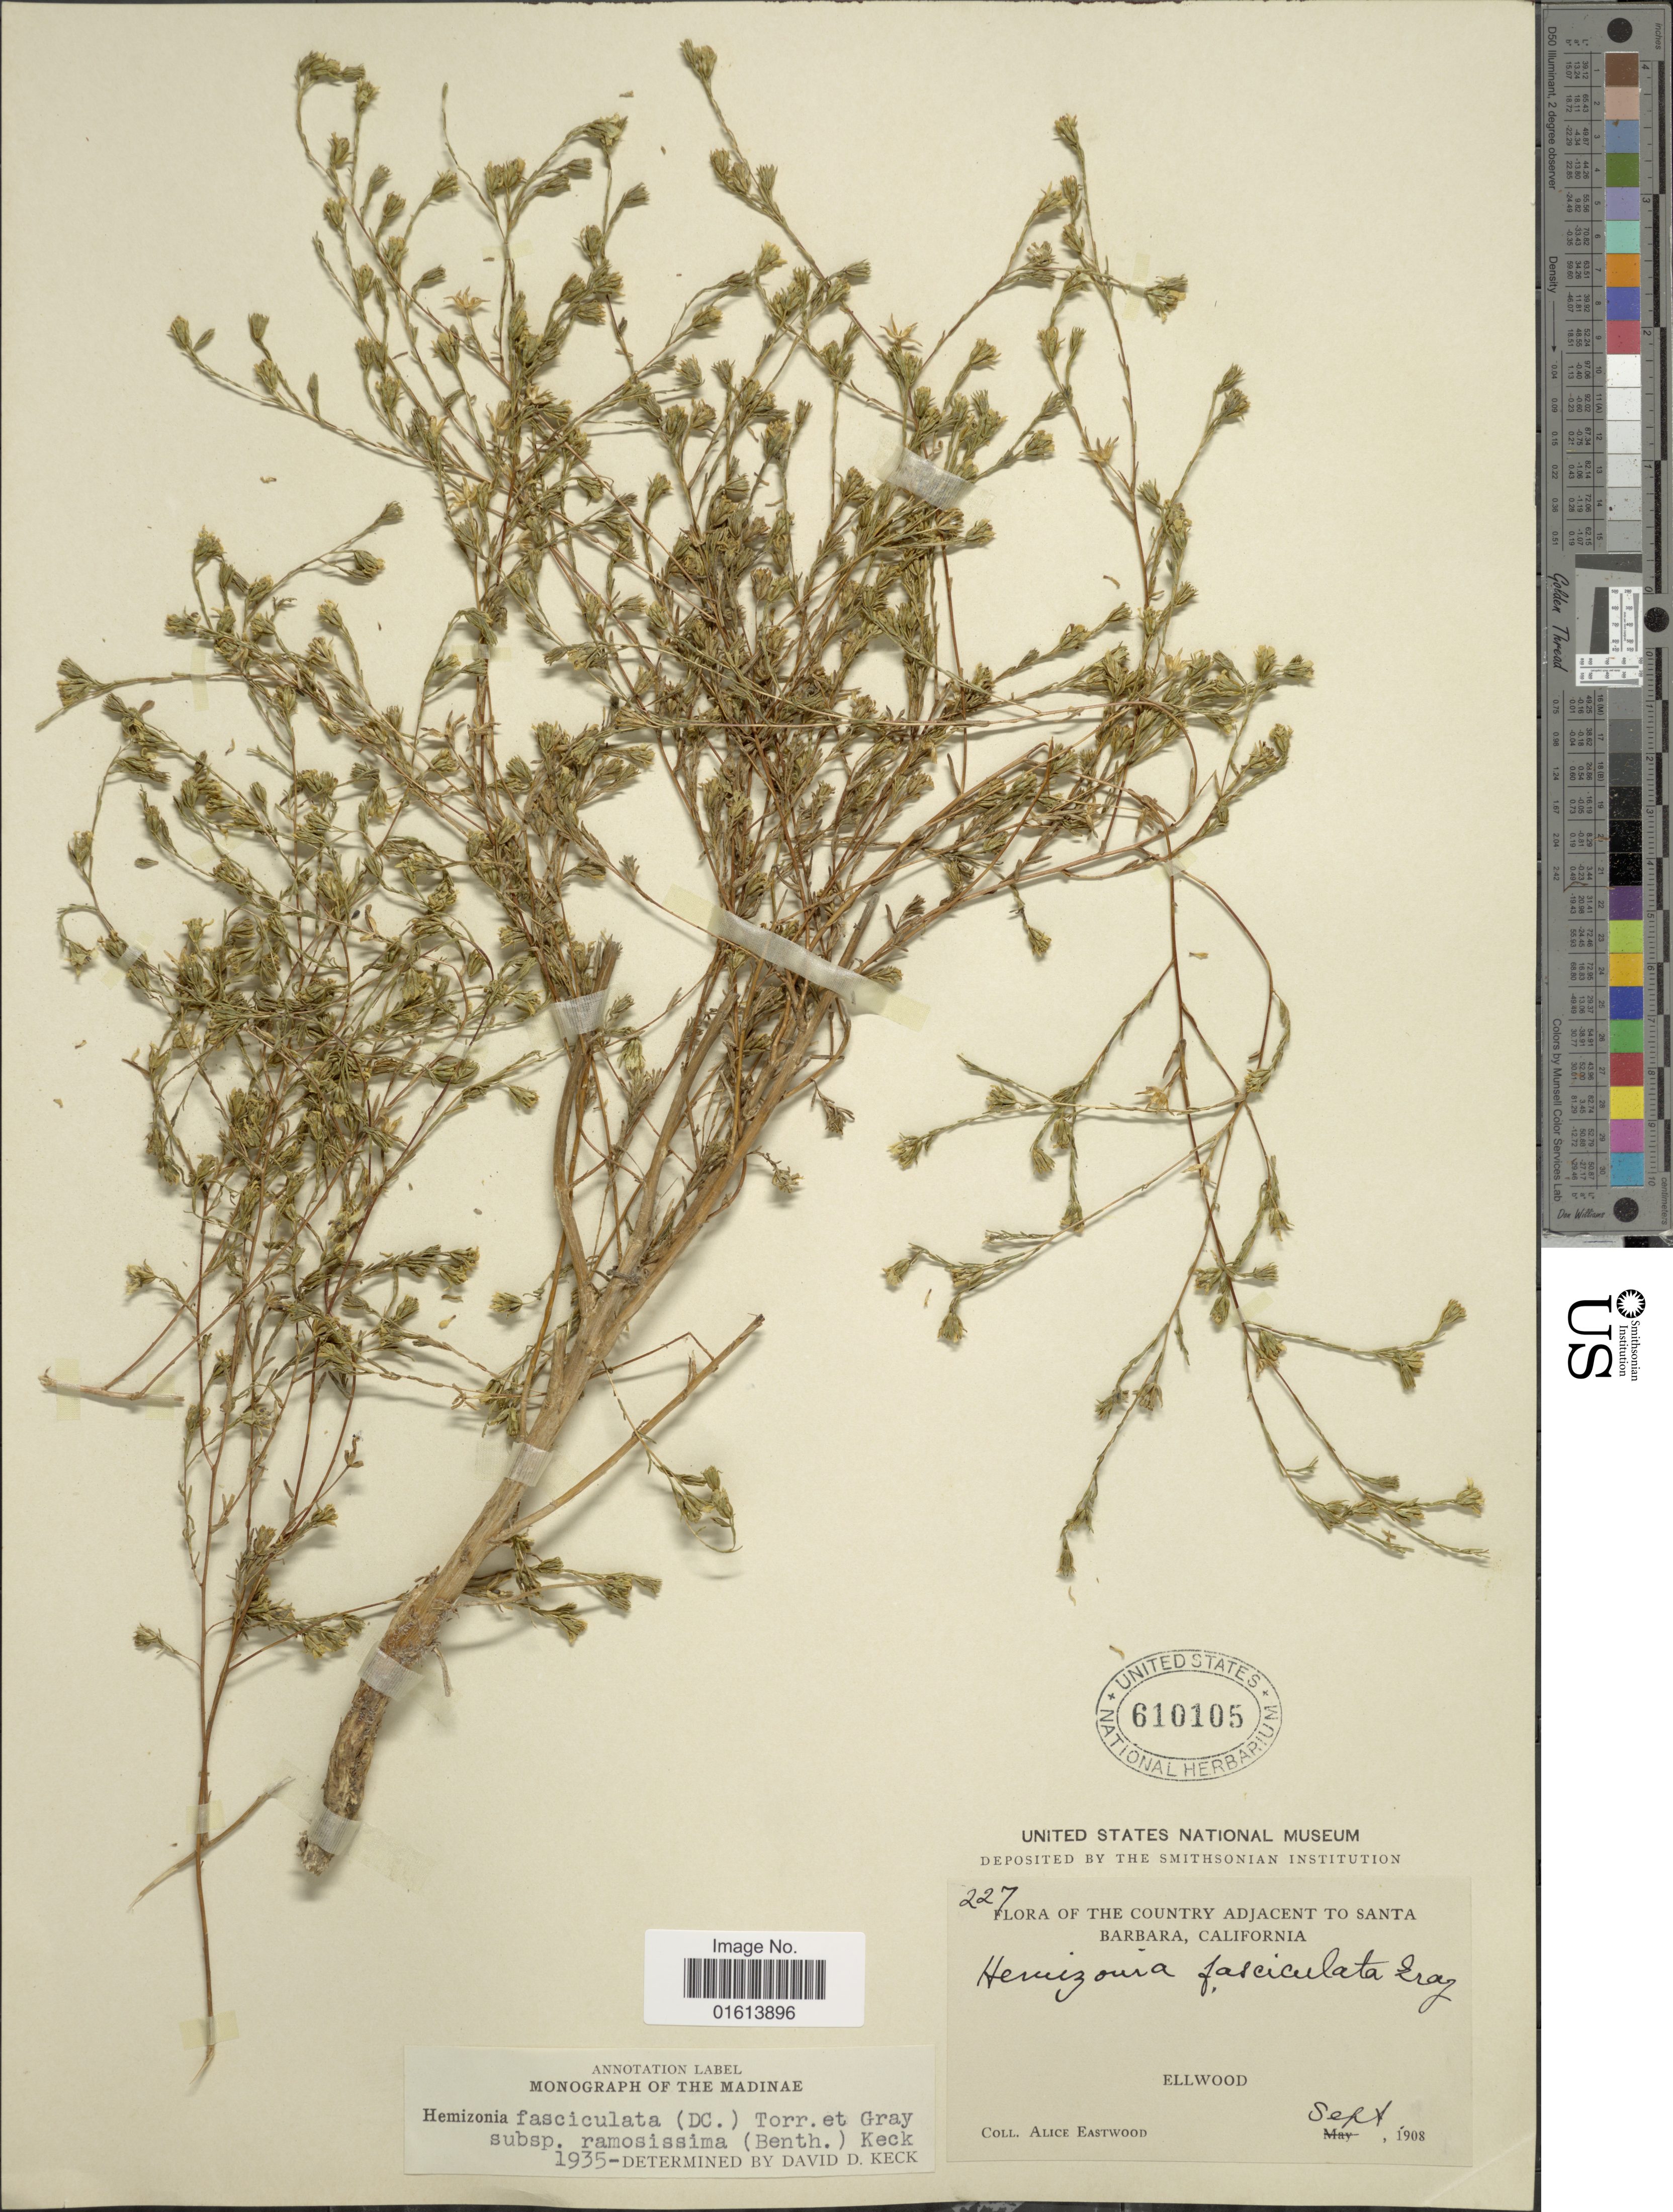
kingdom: Plantae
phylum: Tracheophyta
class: Magnoliopsida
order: Asterales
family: Asteraceae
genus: Hemizonia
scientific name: Hemizonia fasciculata subsp. ramosissima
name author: (Benth.) D.D. Keck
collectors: A. Eastwood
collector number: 227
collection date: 1908-09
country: United States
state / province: California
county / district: Santa Barbara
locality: Santa Barbara, California. Elwood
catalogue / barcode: US 610105